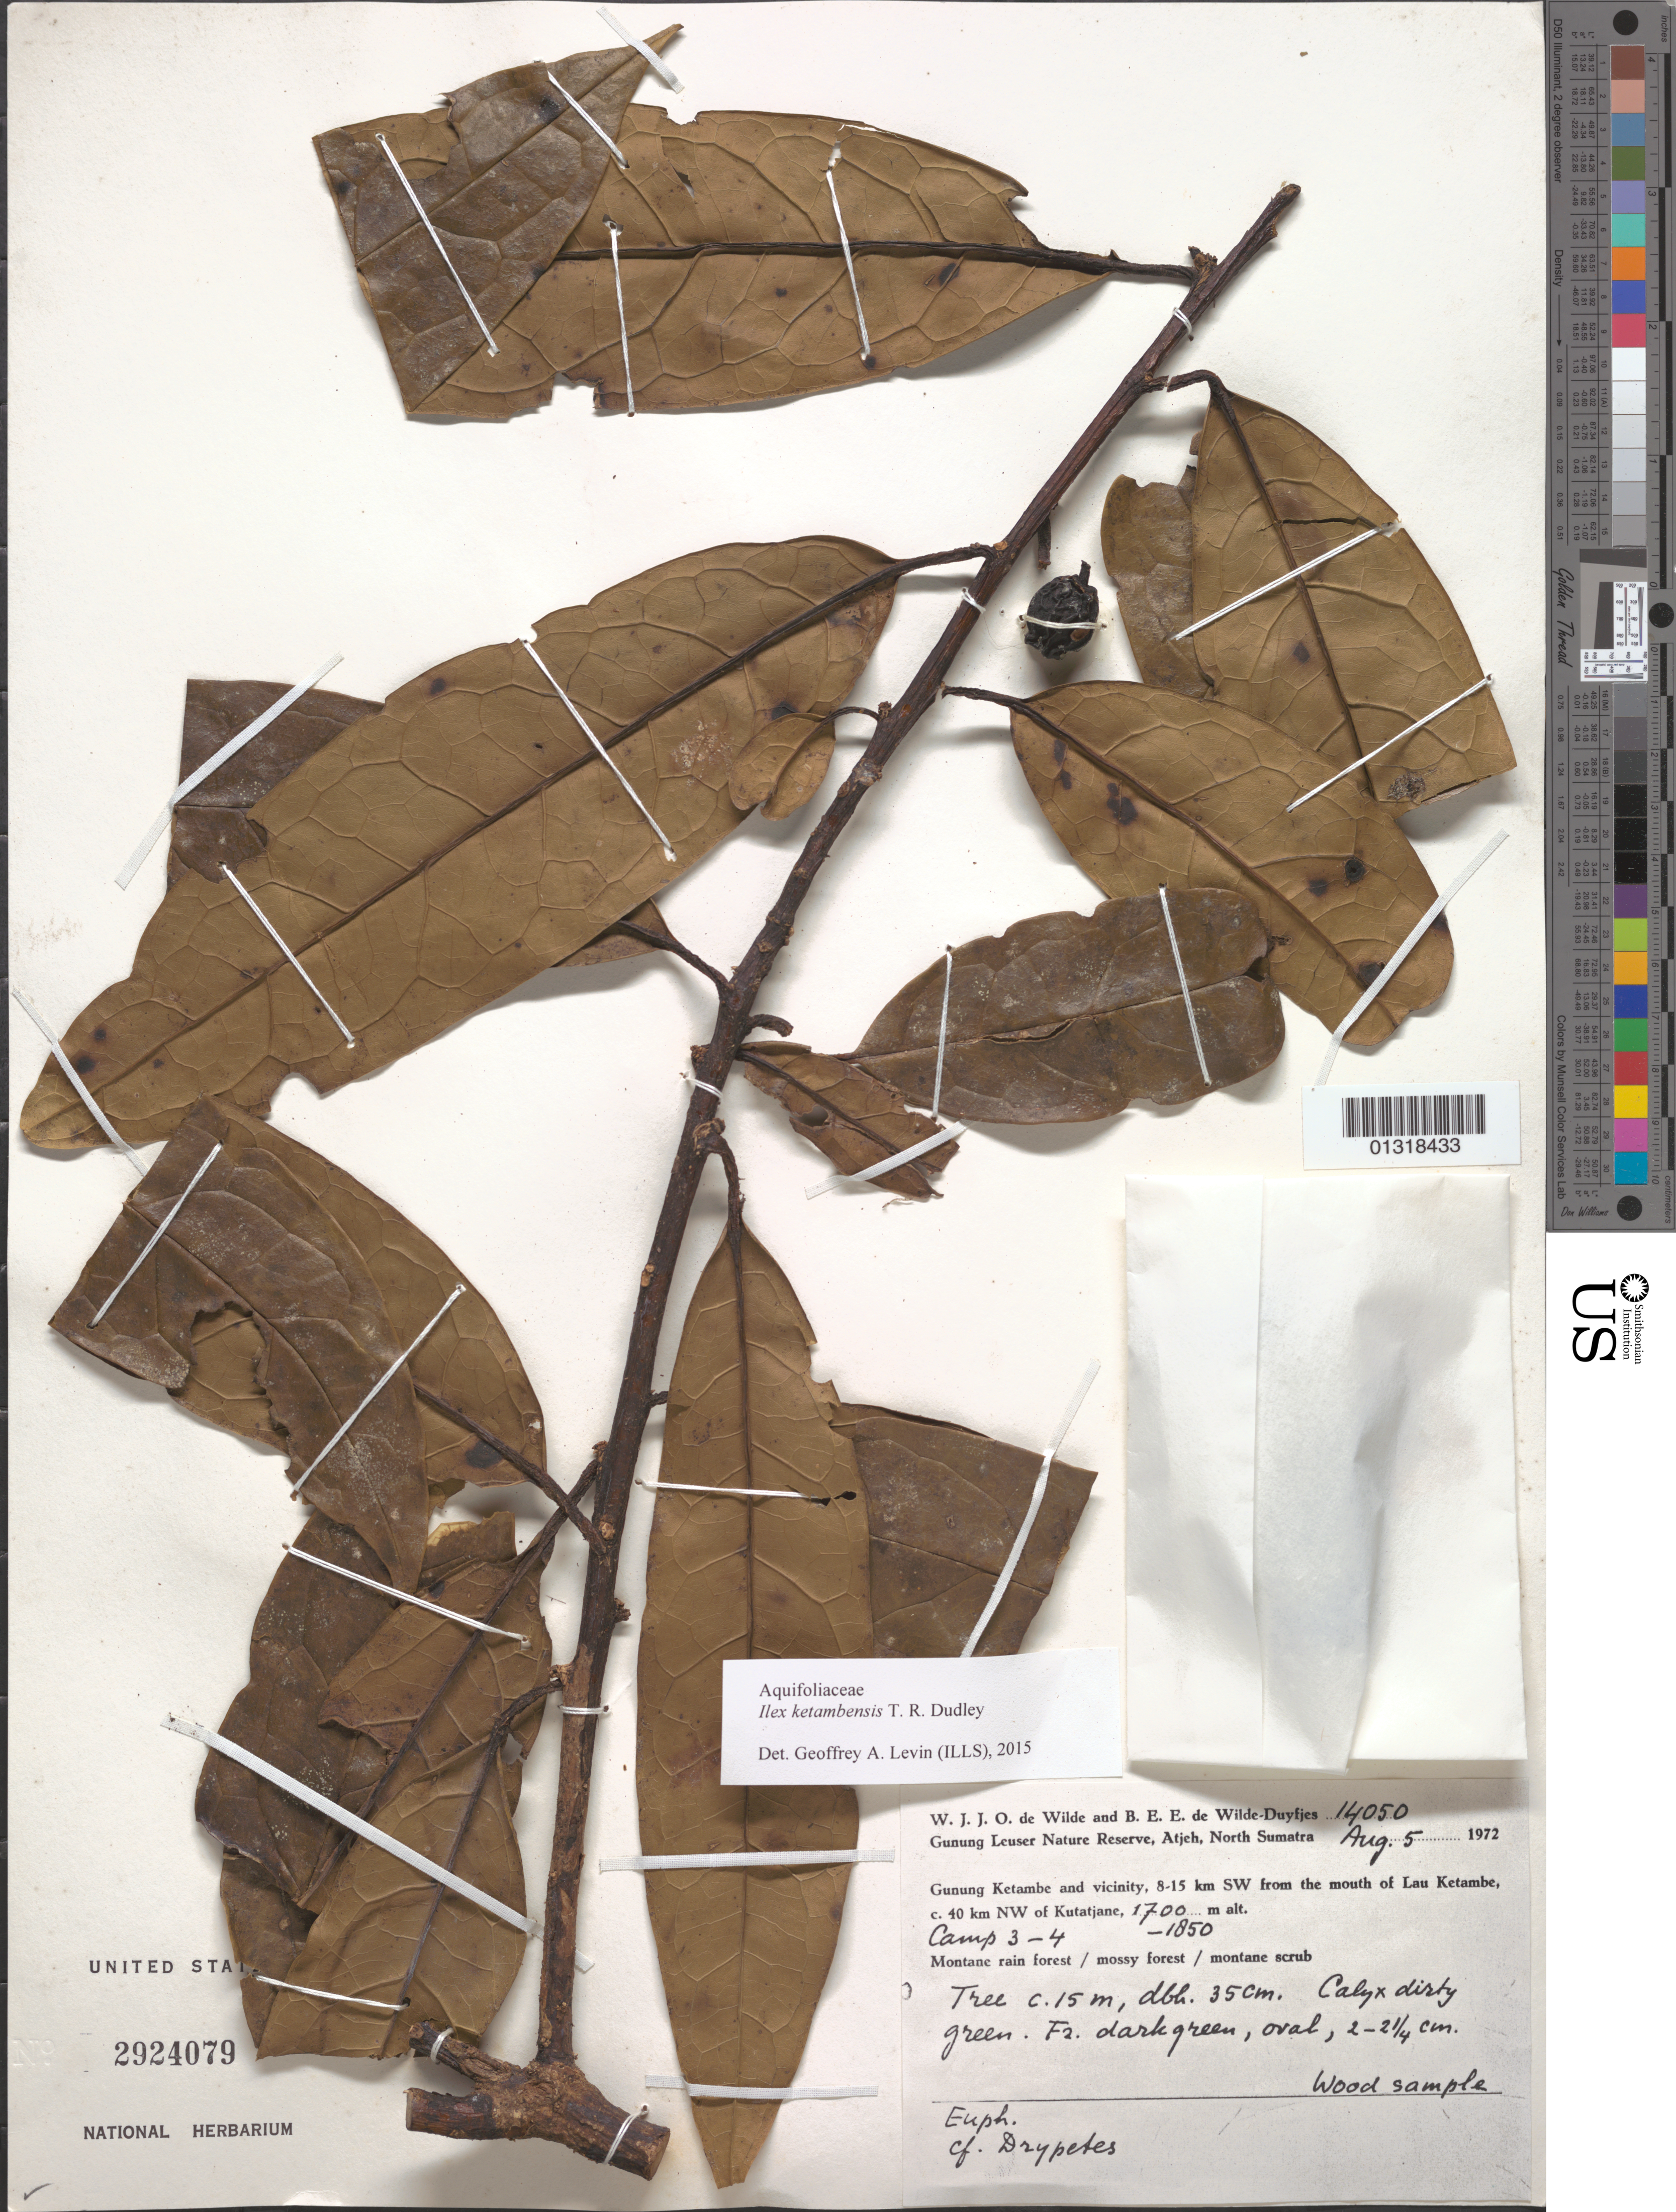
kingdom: Plantae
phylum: Tracheophyta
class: Magnoliopsida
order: Aquifoliales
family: Aquifoliaceae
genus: Ilex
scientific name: Ilex ketambensis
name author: T.R. Dudley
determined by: Levin, G. A., (CAN), Canadian Museum of Nature (CANADA)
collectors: W. J. de Wilde & B. E. de Wilde-Duyfjes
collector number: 14050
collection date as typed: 05 Aug 1972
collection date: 1972-08-05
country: Indonesia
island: Sumatra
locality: North sumatra prov., Gunung ketambe and vicinity, 8-15 km sw from the mouth of lau ketambe, about 40 km nw of kutajane, camp 3-4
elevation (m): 1700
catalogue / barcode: US 3924079